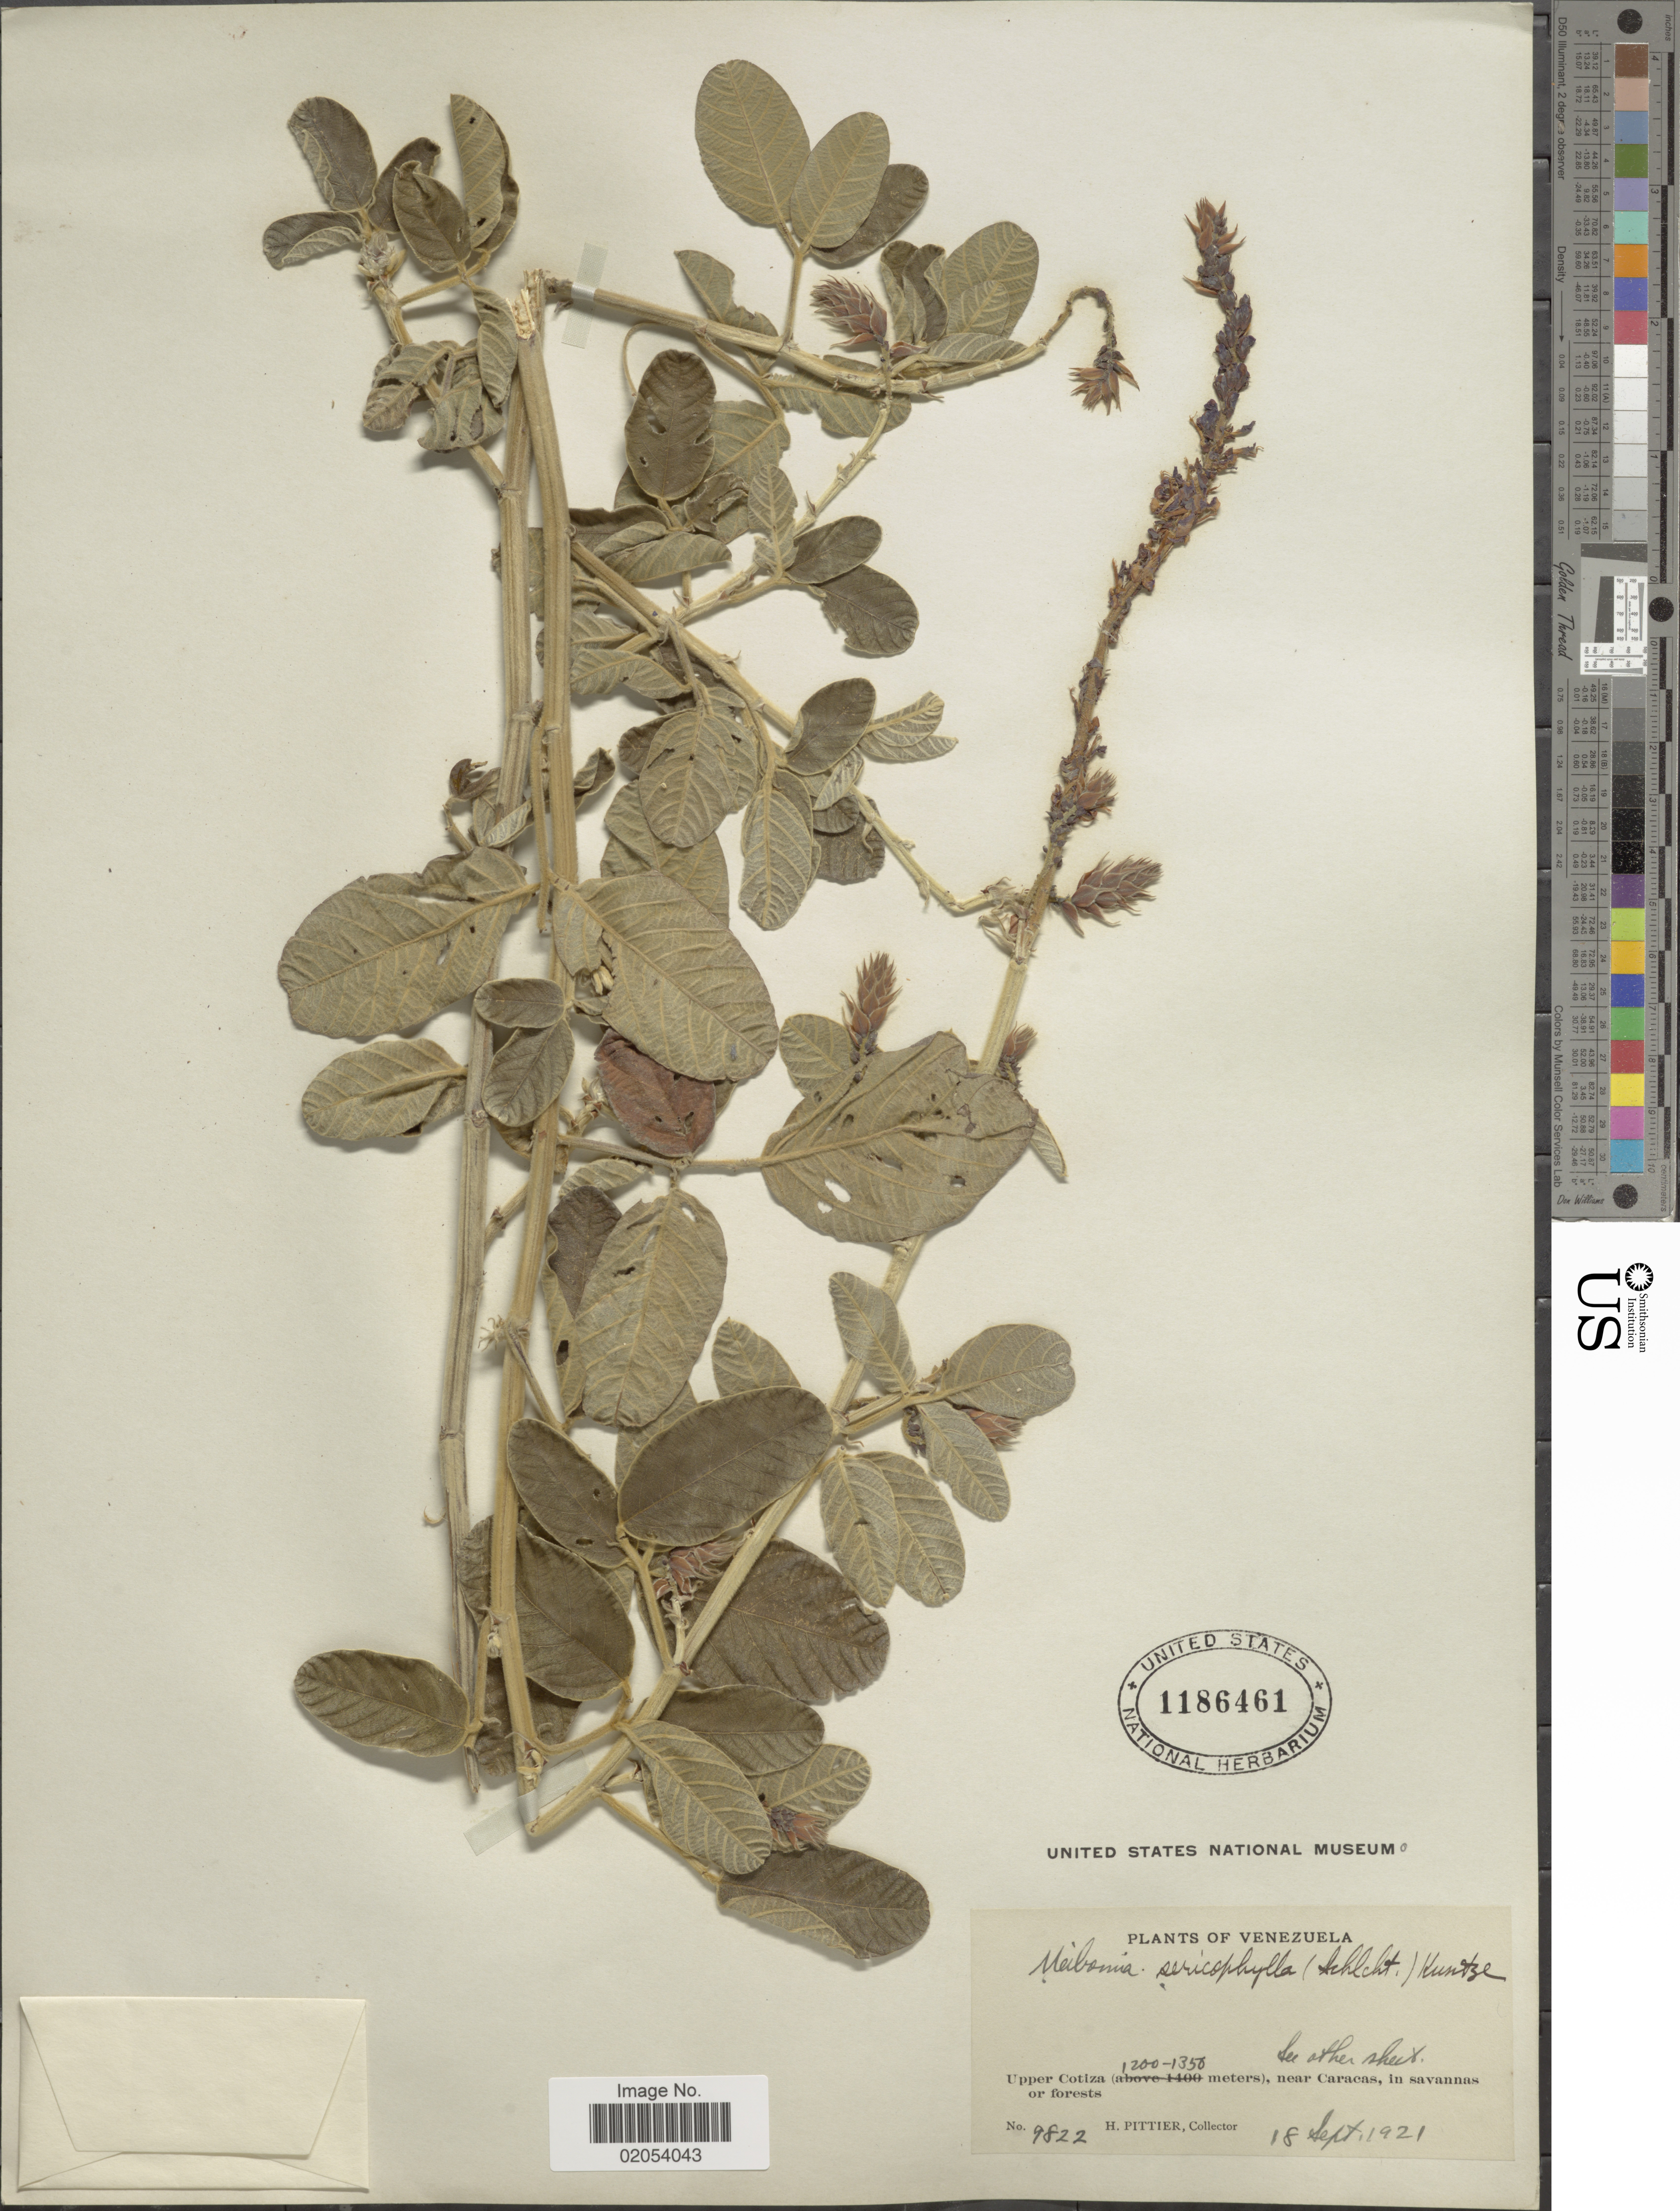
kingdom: Plantae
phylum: Tracheophyta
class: Magnoliopsida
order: Fabales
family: Fabaceae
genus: Desmodium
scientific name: Desmodium sericophyllum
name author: Schltdl.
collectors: H. F. Pittier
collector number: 9822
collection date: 1921-09-18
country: Venezuela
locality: Upper Cotiza, near Caracas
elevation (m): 1200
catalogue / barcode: US 1186461